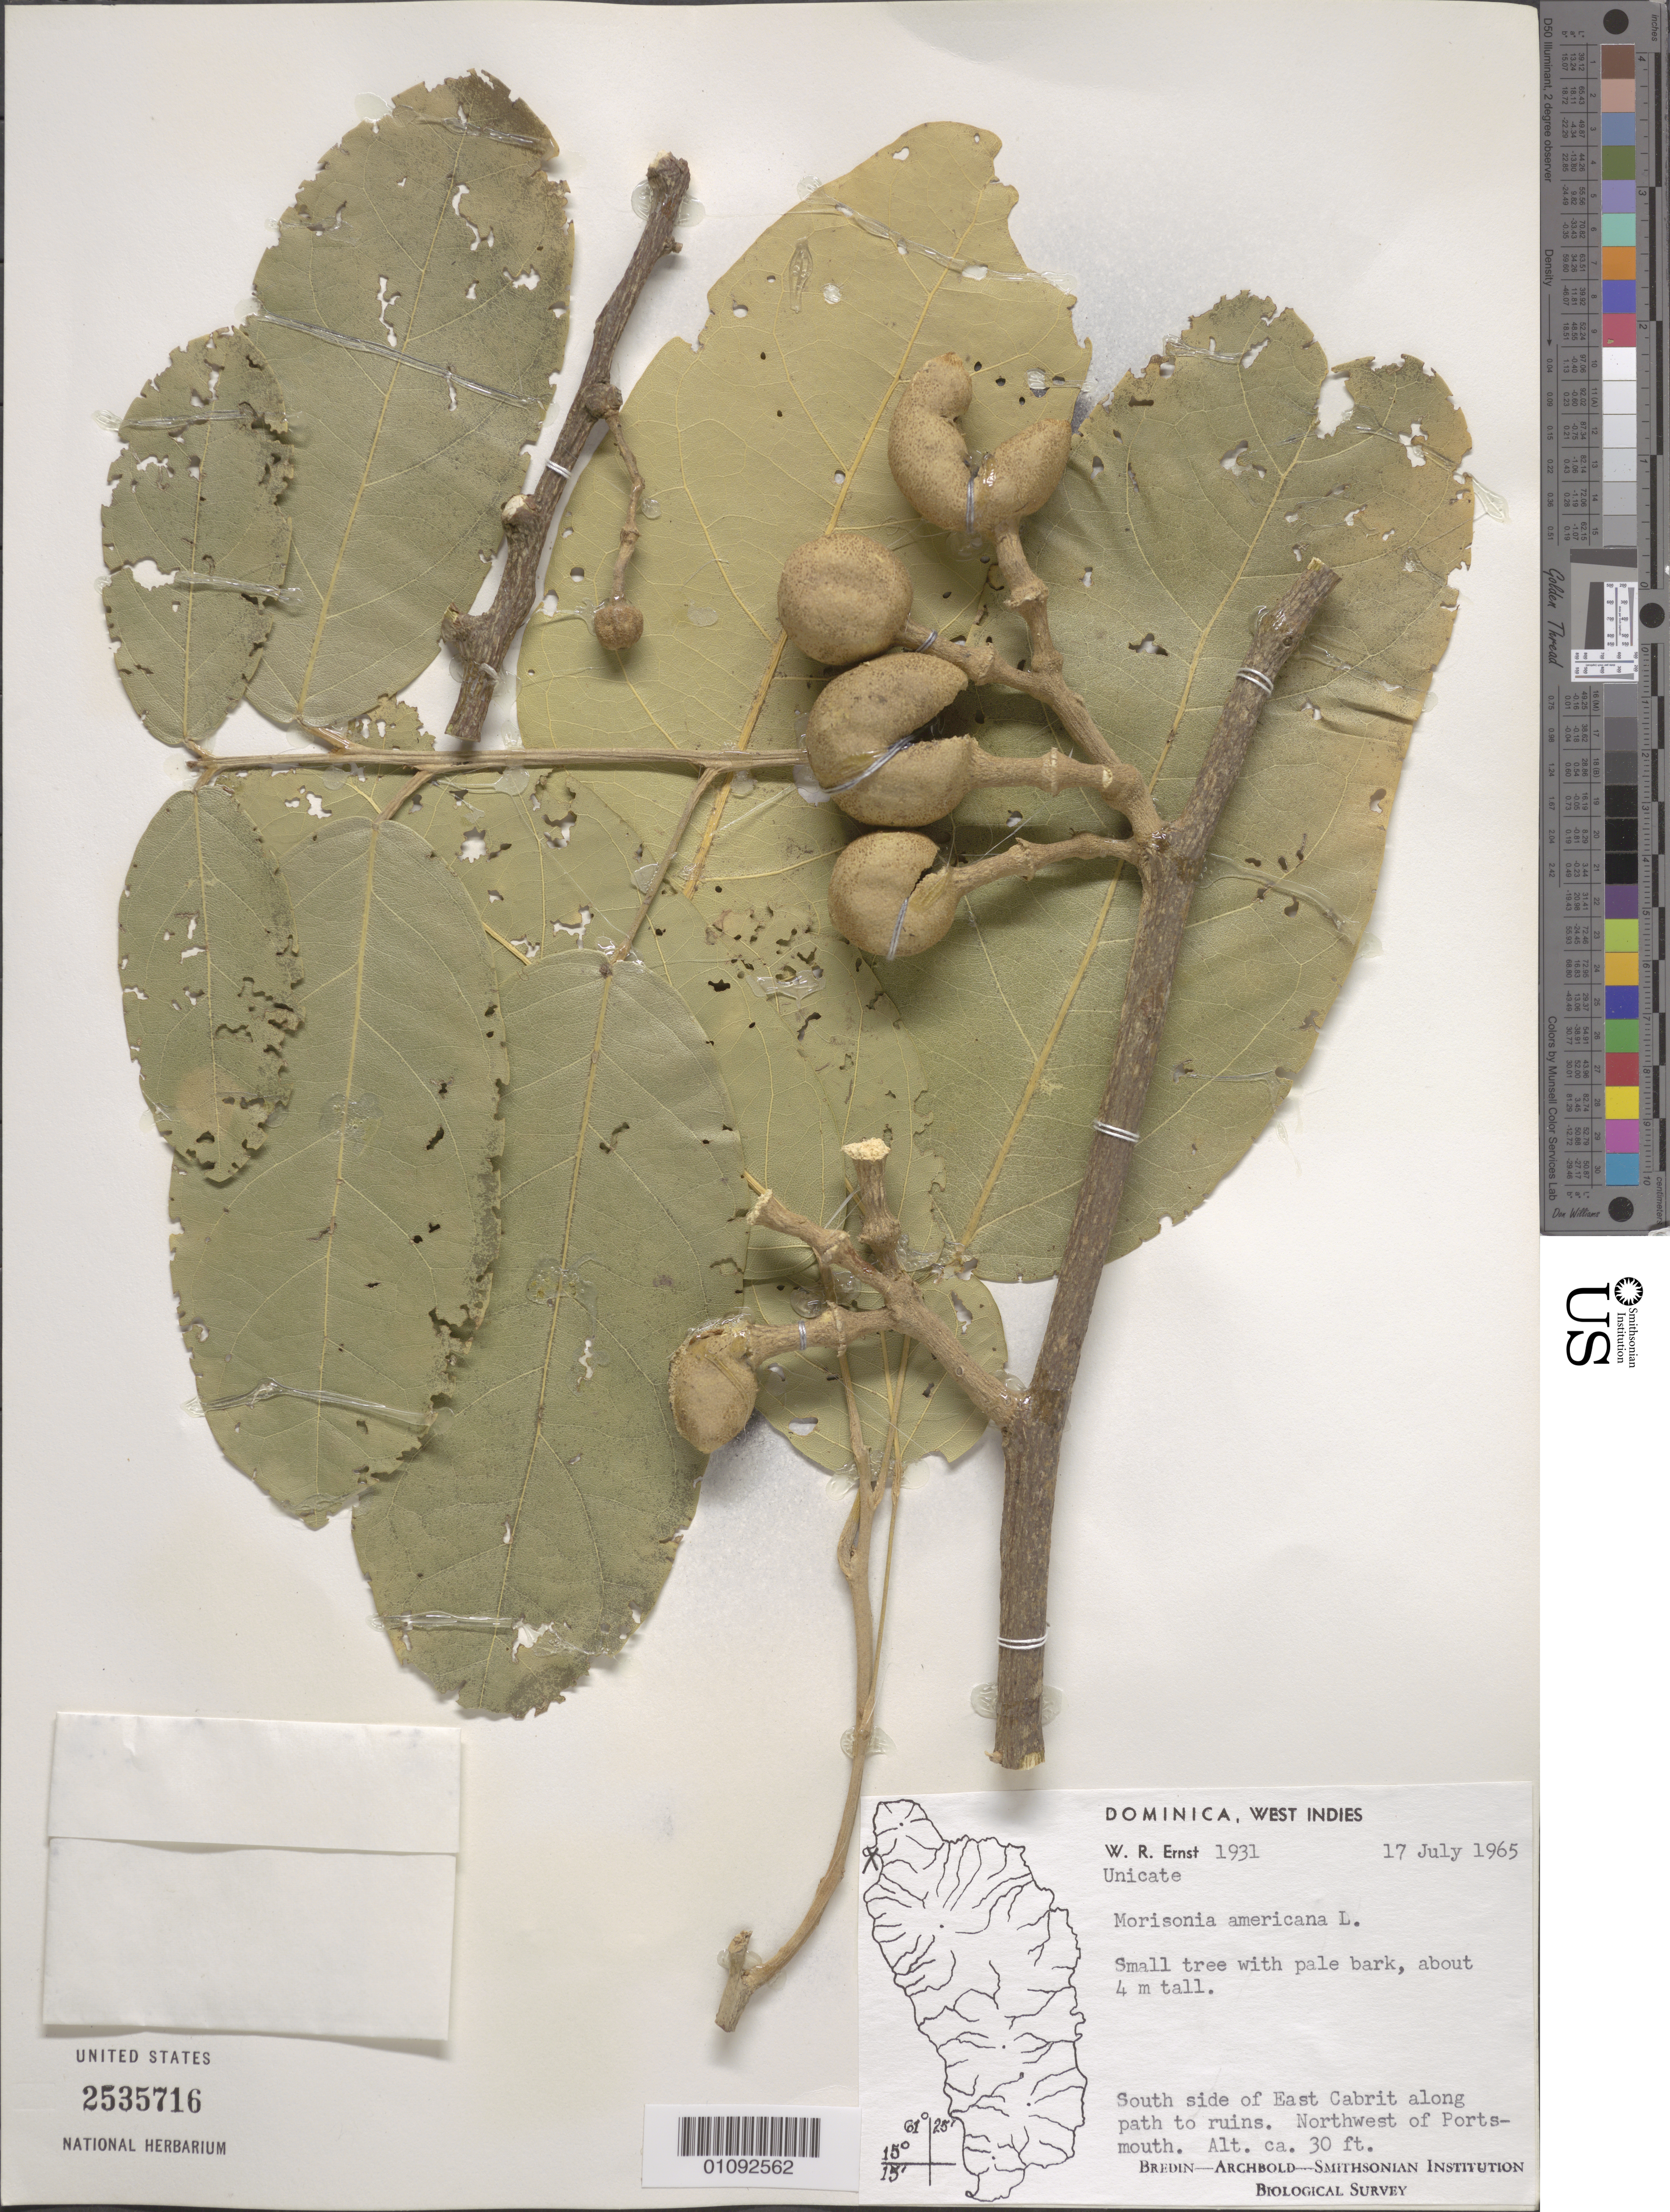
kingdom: Plantae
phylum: Tracheophyta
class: Magnoliopsida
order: Brassicales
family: Capparaceae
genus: Morisonia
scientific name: Morisonia americana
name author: L.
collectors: W. R. Ernst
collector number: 1931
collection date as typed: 17 Jul 1965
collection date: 1965-07-17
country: Dominica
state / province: St. John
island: Dominica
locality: S side of E Cabrit along path to ruins. NW of Portsmouth.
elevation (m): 9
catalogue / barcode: US 2535716